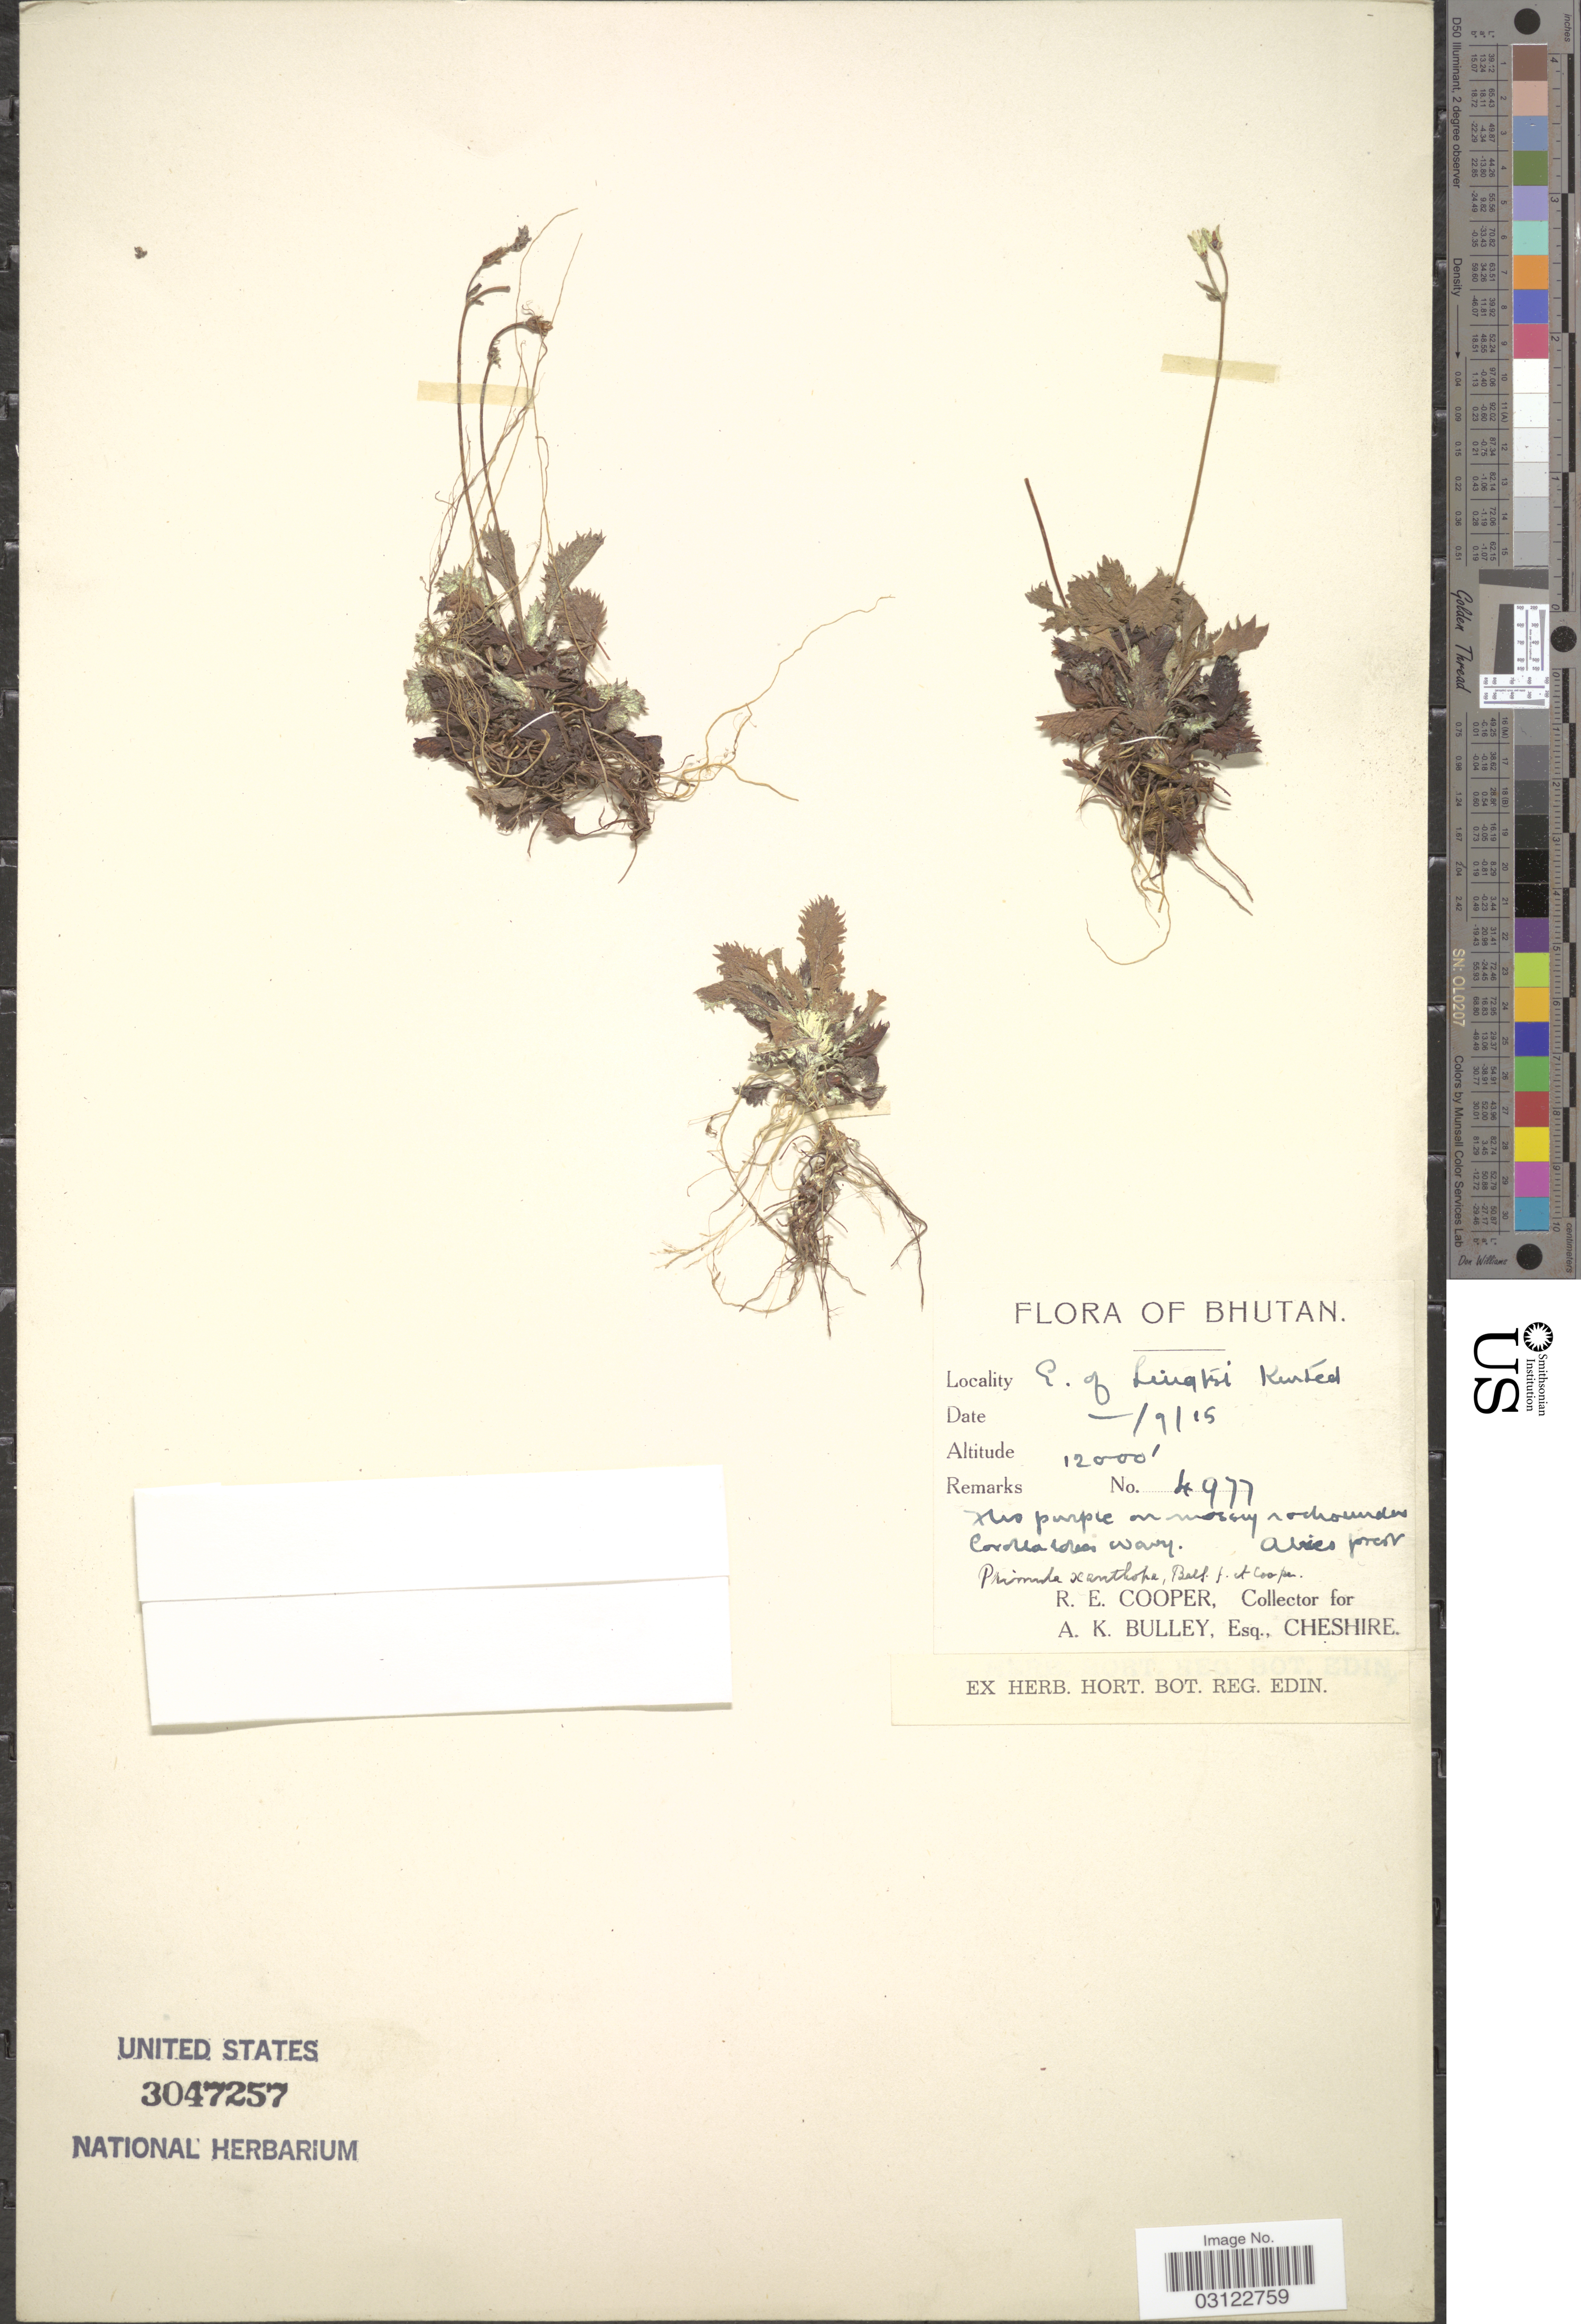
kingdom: Plantae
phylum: Tracheophyta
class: Magnoliopsida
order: Ericales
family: Primulaceae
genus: Primula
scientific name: Primula xanthopa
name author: Balf. f. & R.E. Cooper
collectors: R. E. Cooper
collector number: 4977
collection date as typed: Transcribed d/m/y: /9/15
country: Bhutan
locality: E. of Lingtsi Kunted. [interpreted]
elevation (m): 3658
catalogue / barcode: US 3047257